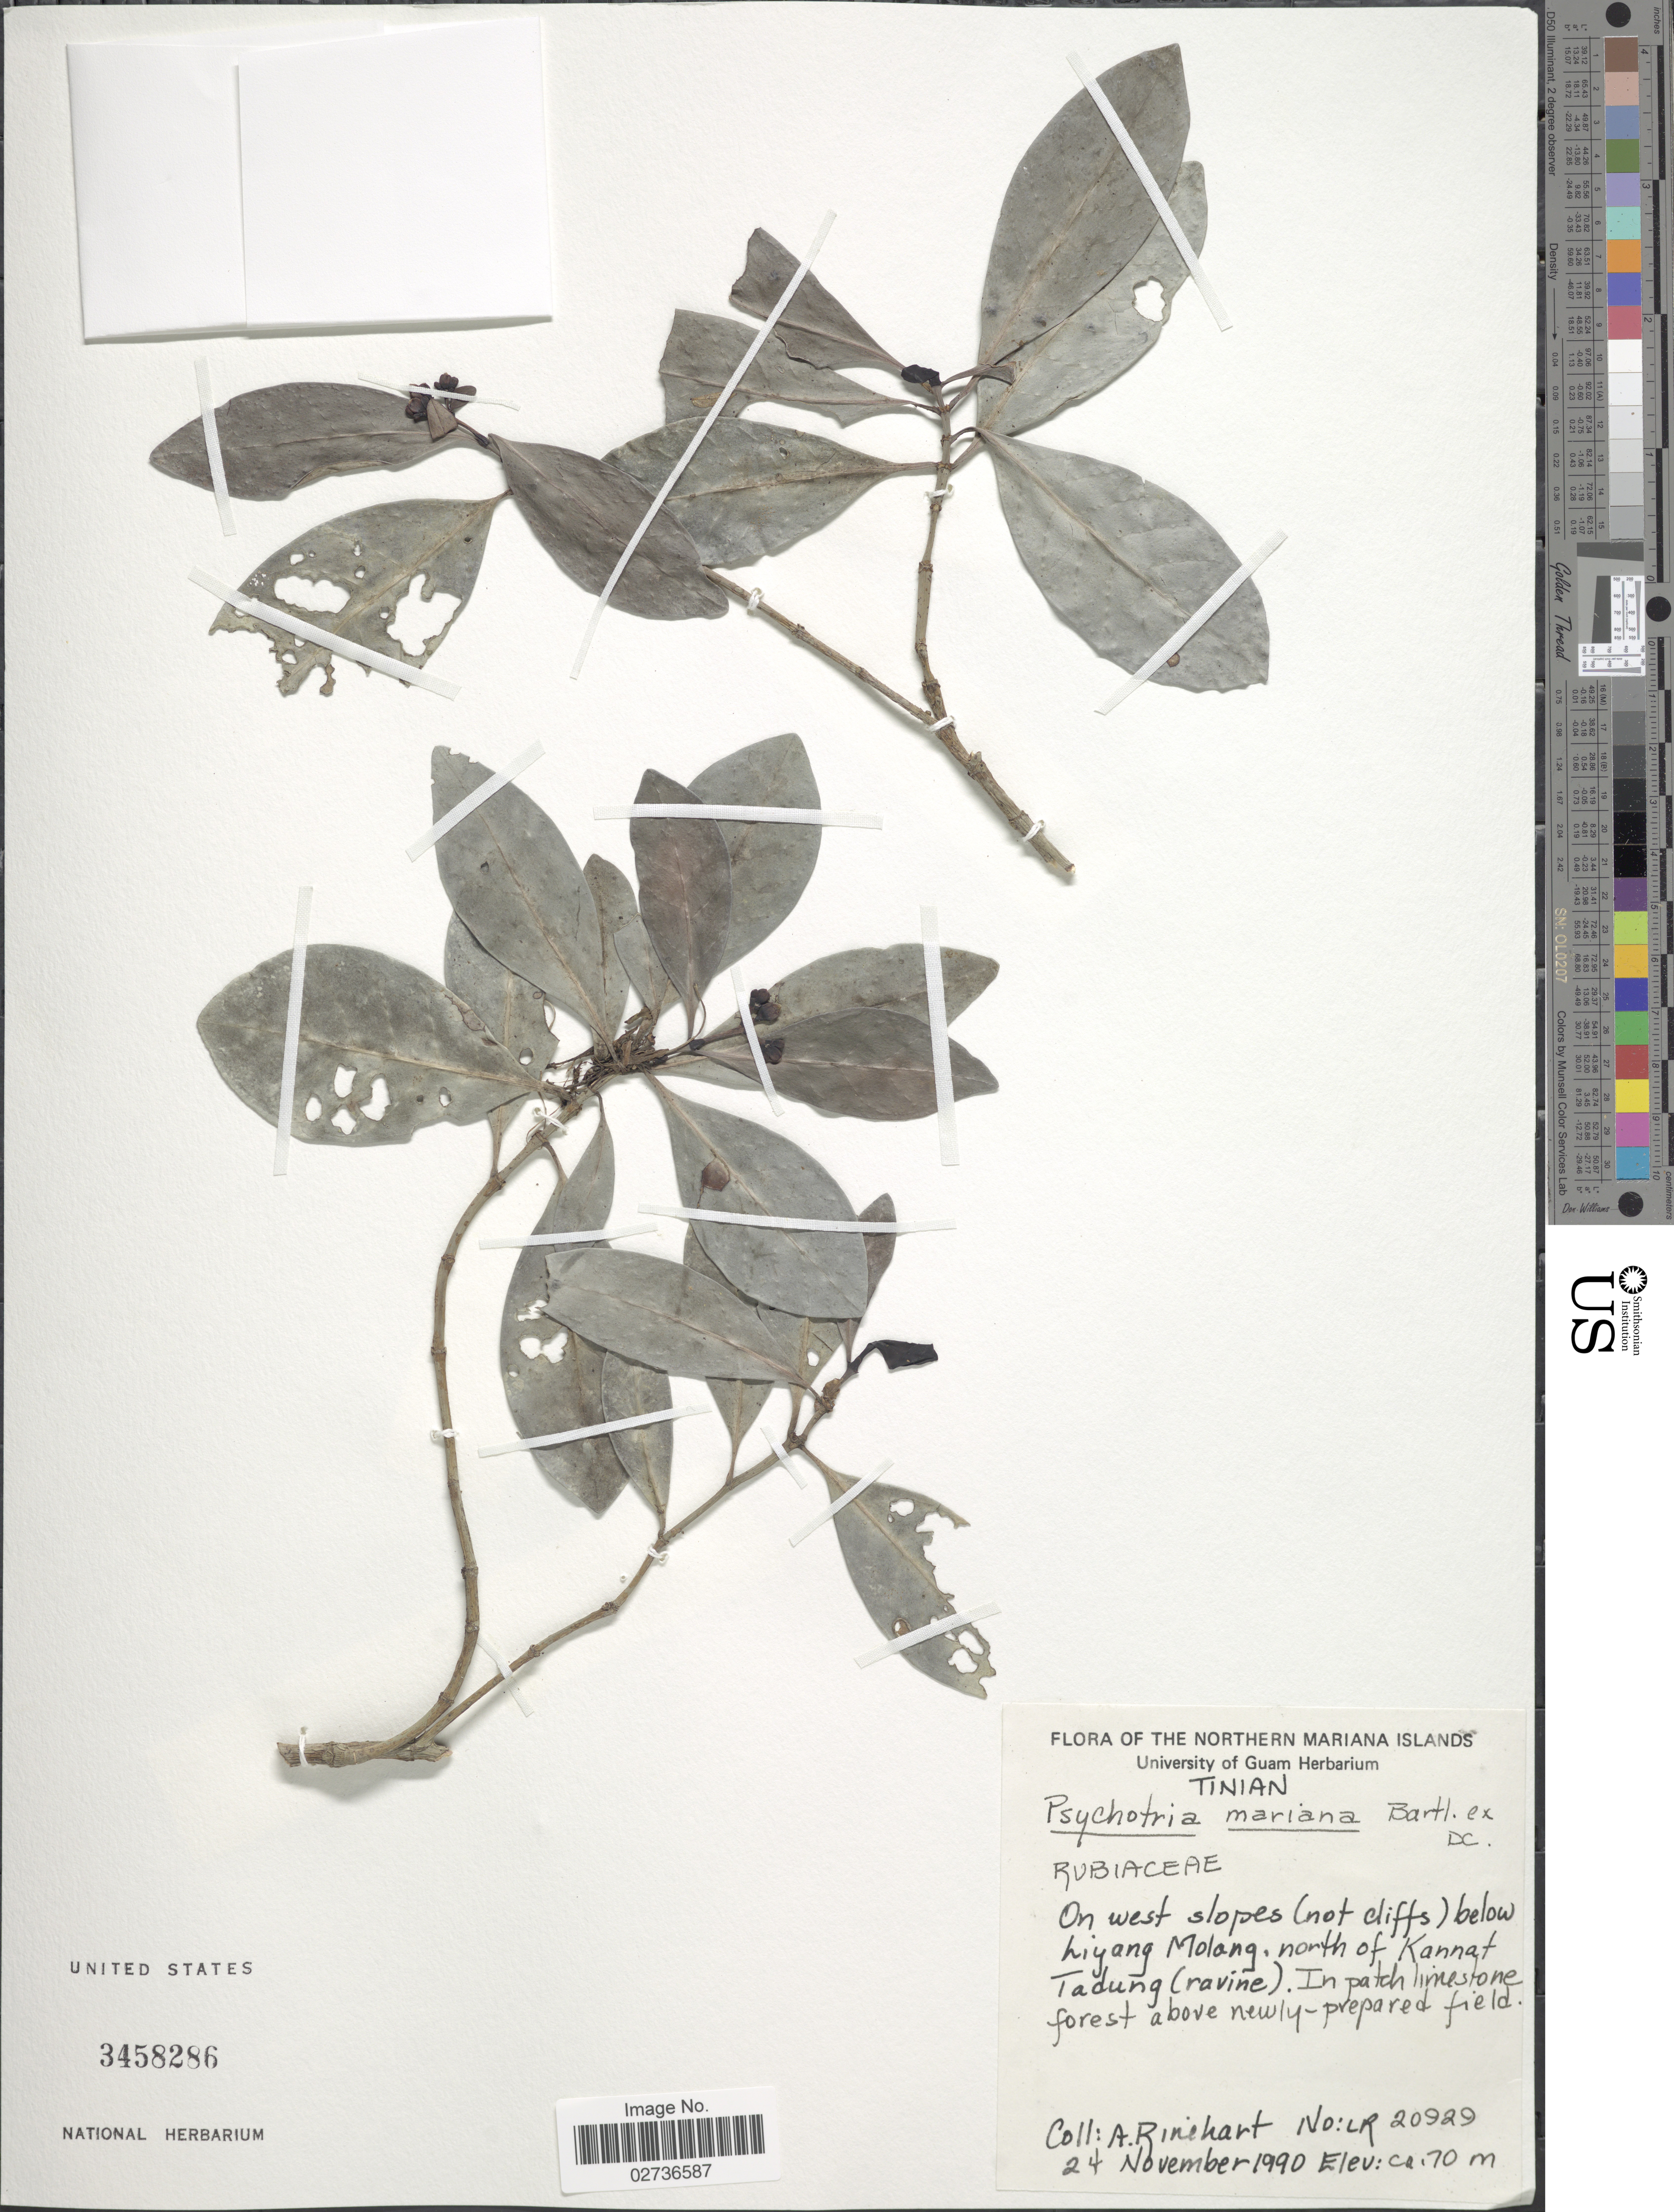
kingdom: Plantae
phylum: Tracheophyta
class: Magnoliopsida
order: Gentianales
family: Rubiaceae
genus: Psychotria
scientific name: Psychotria mariana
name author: Bartl. ex DC.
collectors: A. Rinehart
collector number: LR 20929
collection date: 1990-11-24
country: Northern Mariana Islands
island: Tinian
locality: Tinian, On west slopes (not cliffs) below Liyang Molang, north of Kannat Tadung (ravine)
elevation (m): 70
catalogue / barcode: US 3458286